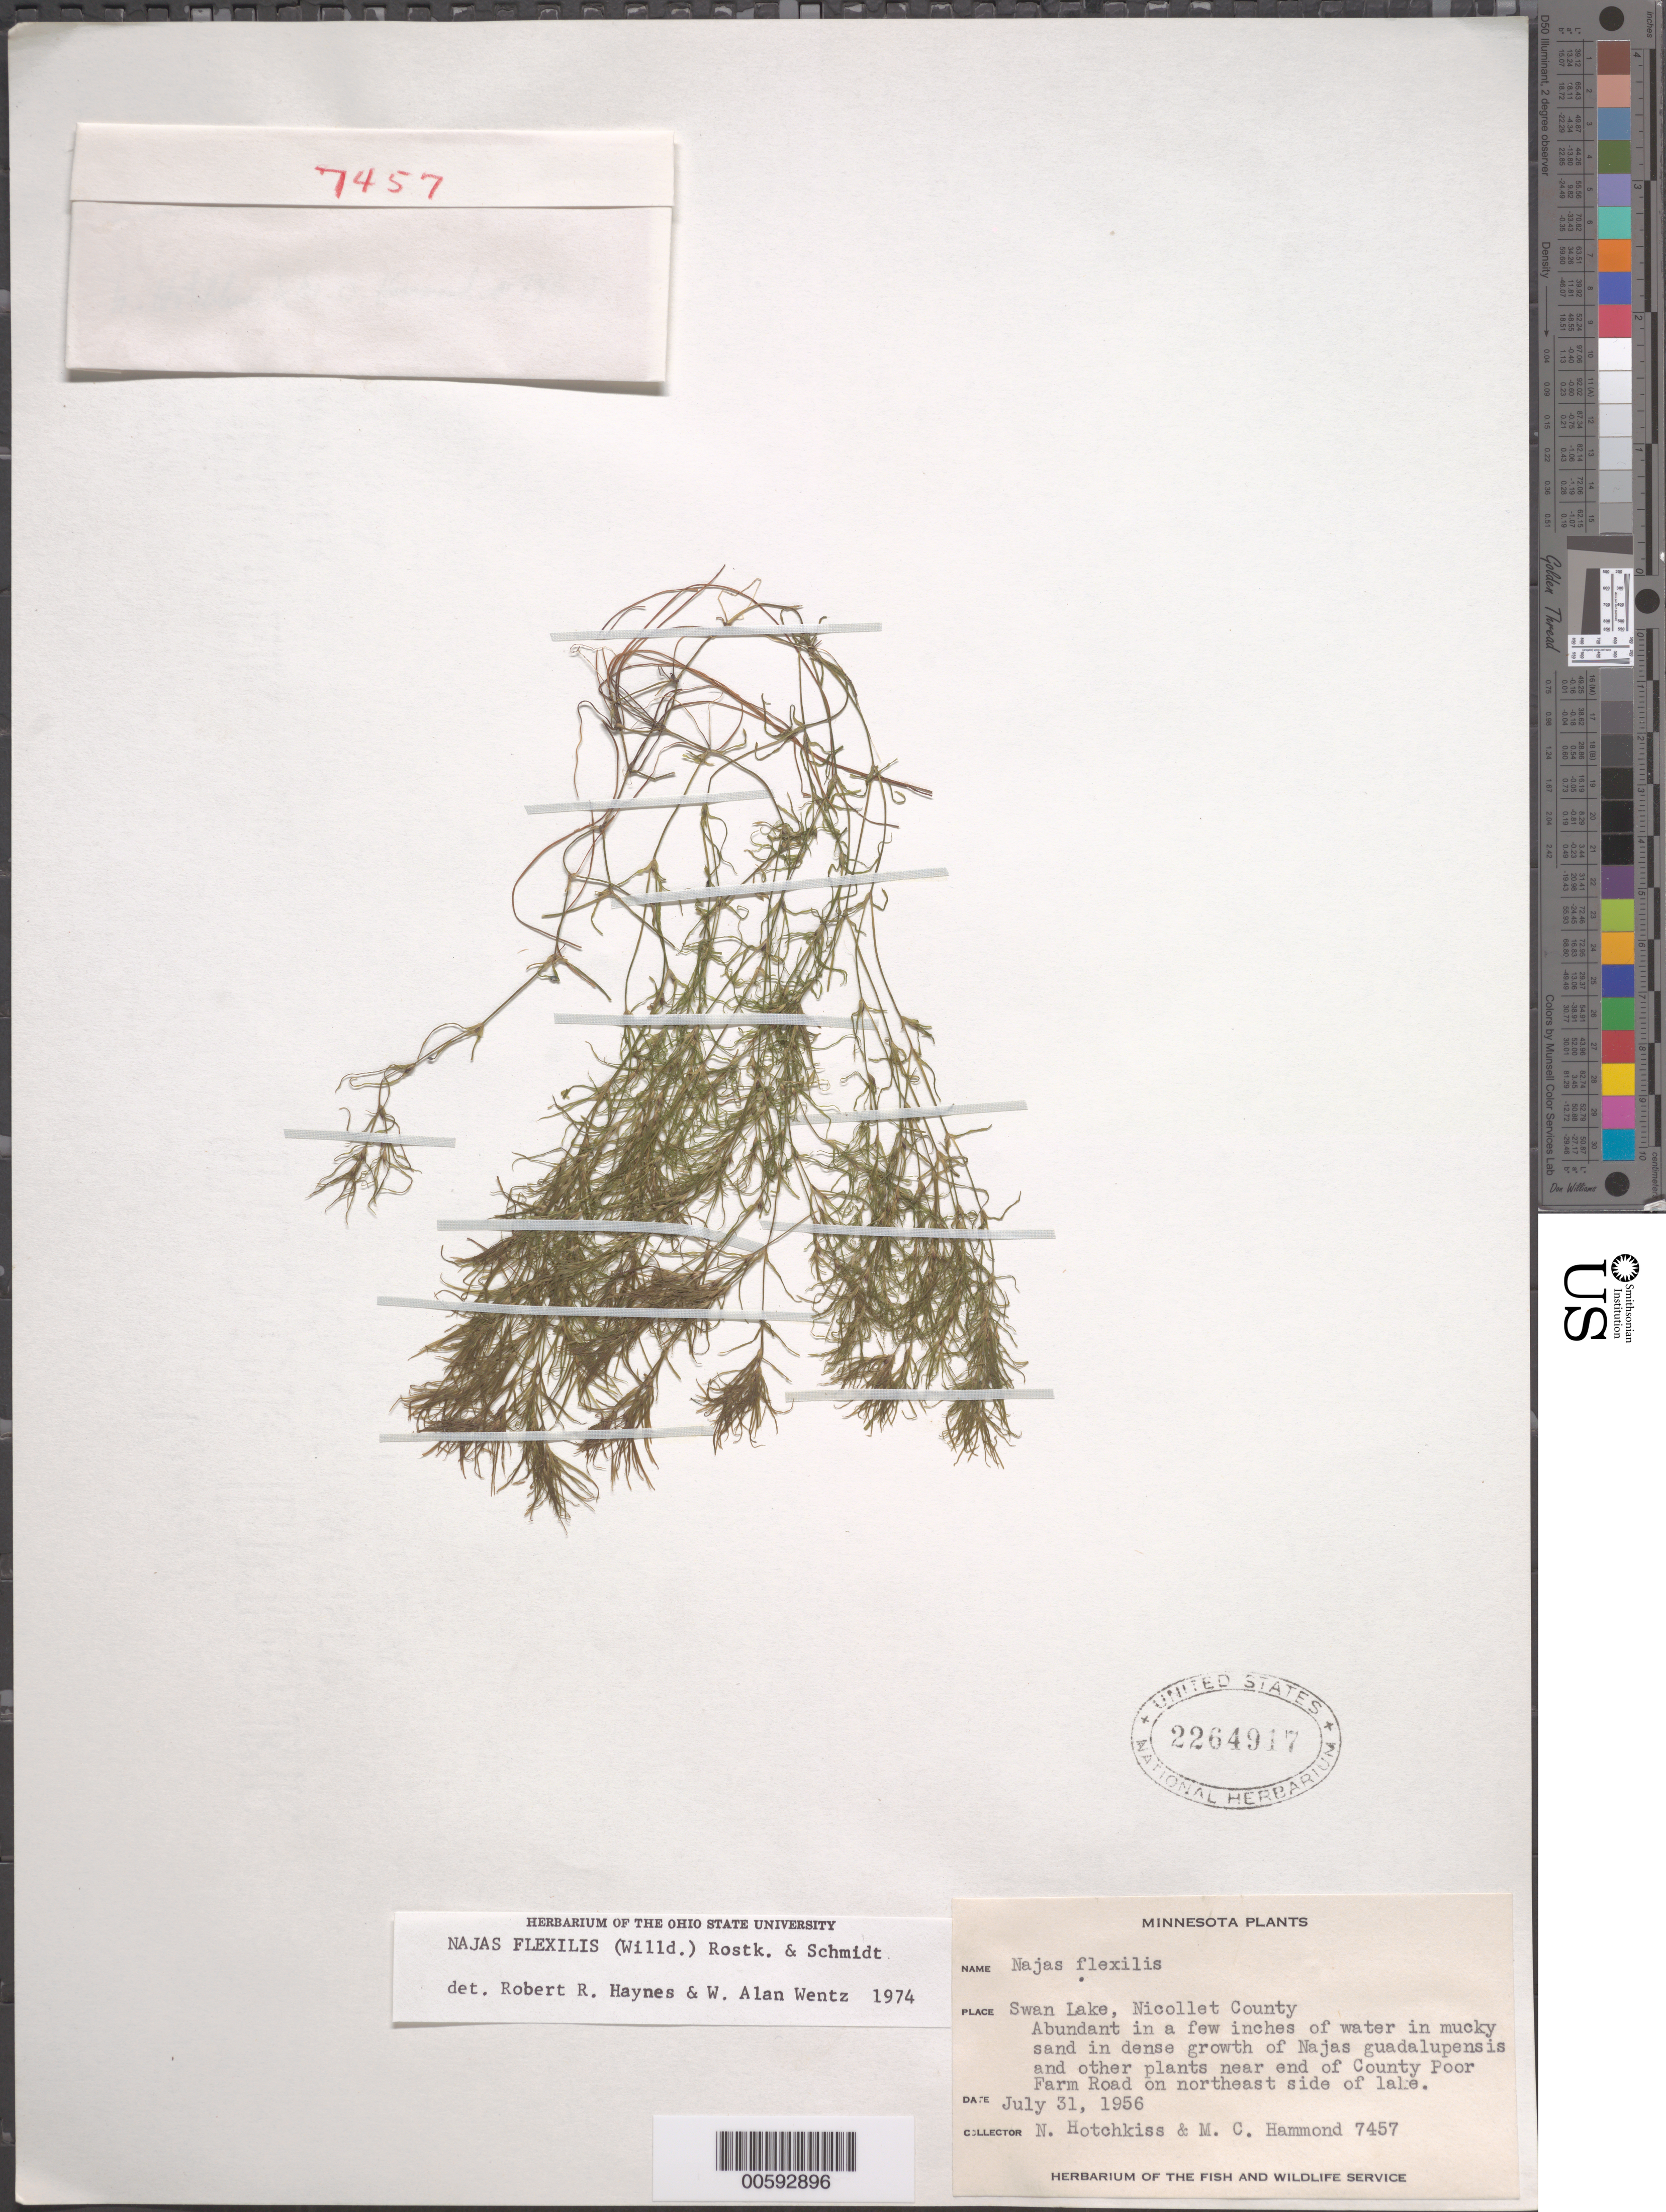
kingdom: Plantae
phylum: Tracheophyta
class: Liliopsida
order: Alismatales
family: Hydrocharitaceae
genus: Najas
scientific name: Najas flexilis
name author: (Willd.) Rostk. & Schmidt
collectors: N. Hotchkiss & M. Hammond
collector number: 7457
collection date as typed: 31 Jul 1956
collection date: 1956-07-31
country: United States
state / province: Minnesota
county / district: Nicollet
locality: Swan Lake, near end of County Poor Farm Road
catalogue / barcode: US 2264917